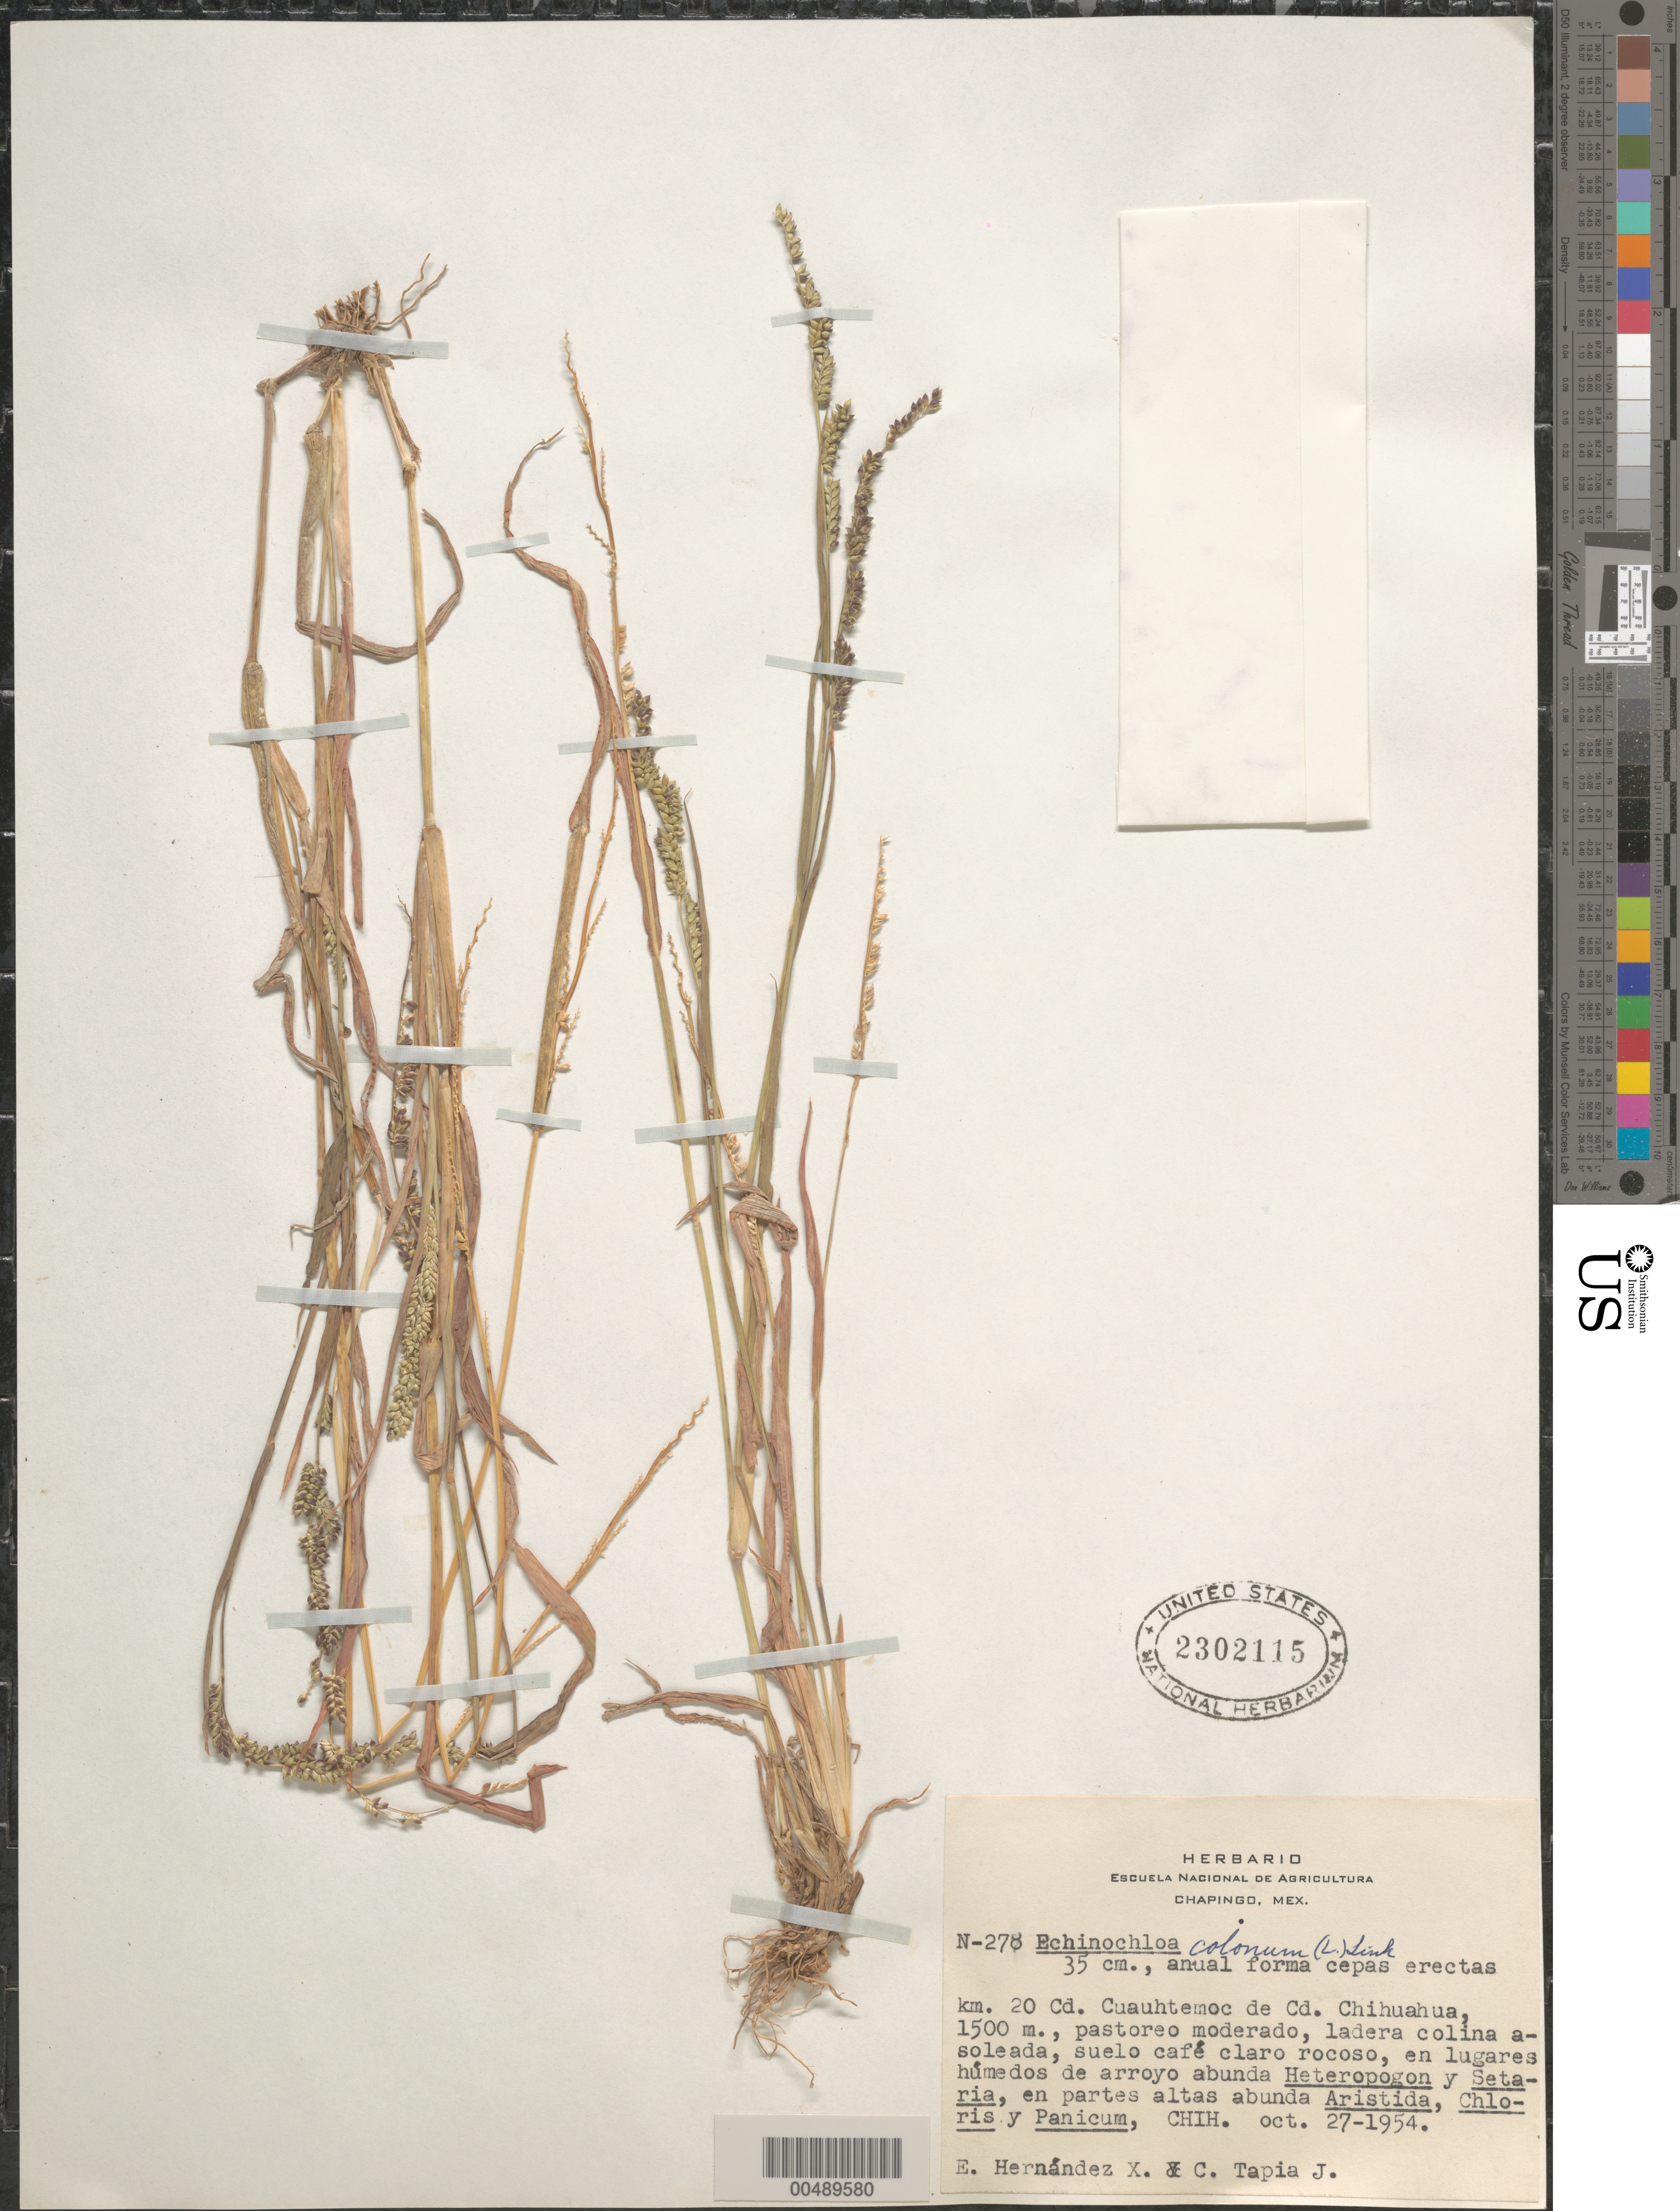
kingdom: Plantae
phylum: Tracheophyta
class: Liliopsida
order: Poales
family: Poaceae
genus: Echinochloa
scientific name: Echinochloa colona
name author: (L.) Link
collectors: E. I. Hernández-X. & M. C. Tapia-J.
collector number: N-278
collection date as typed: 27 Oct 1954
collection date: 1954-10-27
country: Mexico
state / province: Chihuahua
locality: KM 20, Cd. Cuauhtemoc de Cd. Chihuahua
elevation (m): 1500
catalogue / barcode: US 2302115